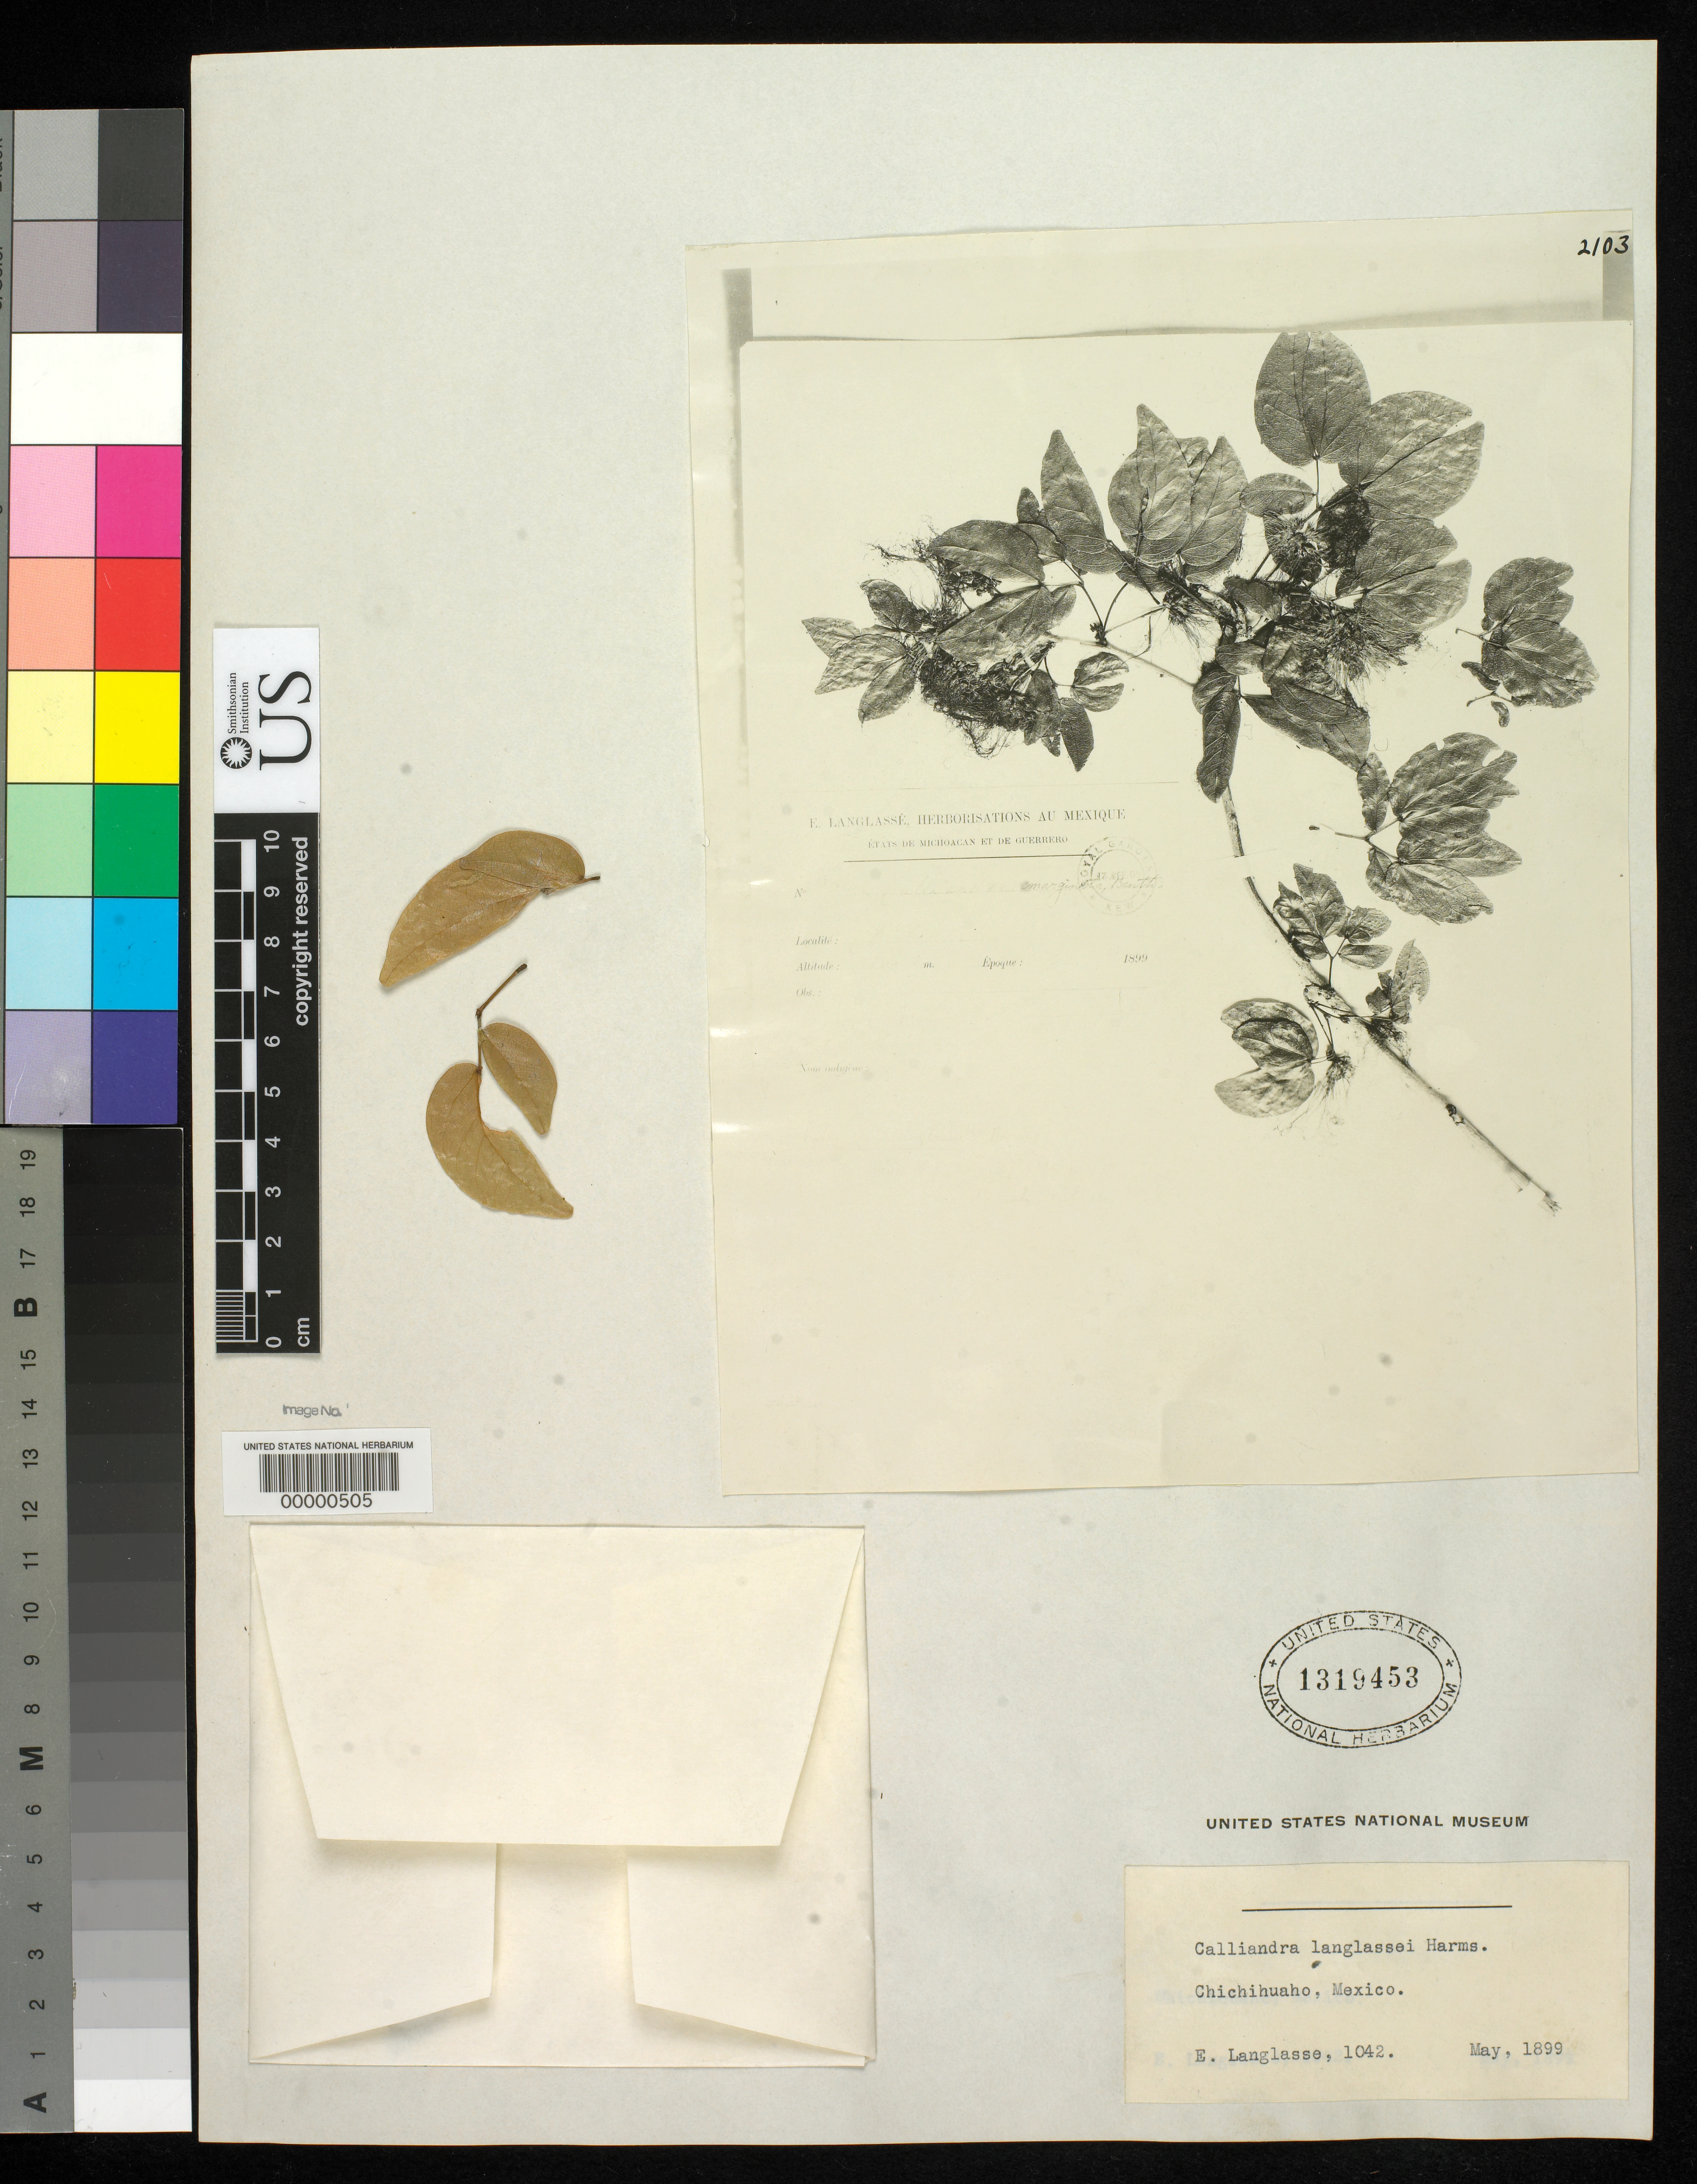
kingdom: Plantae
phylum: Tracheophyta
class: Magnoliopsida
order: Fabales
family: Fabaceae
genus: Calliandra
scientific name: Calliandra langlassei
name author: Harms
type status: Type Fragment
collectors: E. Langlassé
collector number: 1042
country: Mexico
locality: E of Monserrat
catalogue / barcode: US 1319453